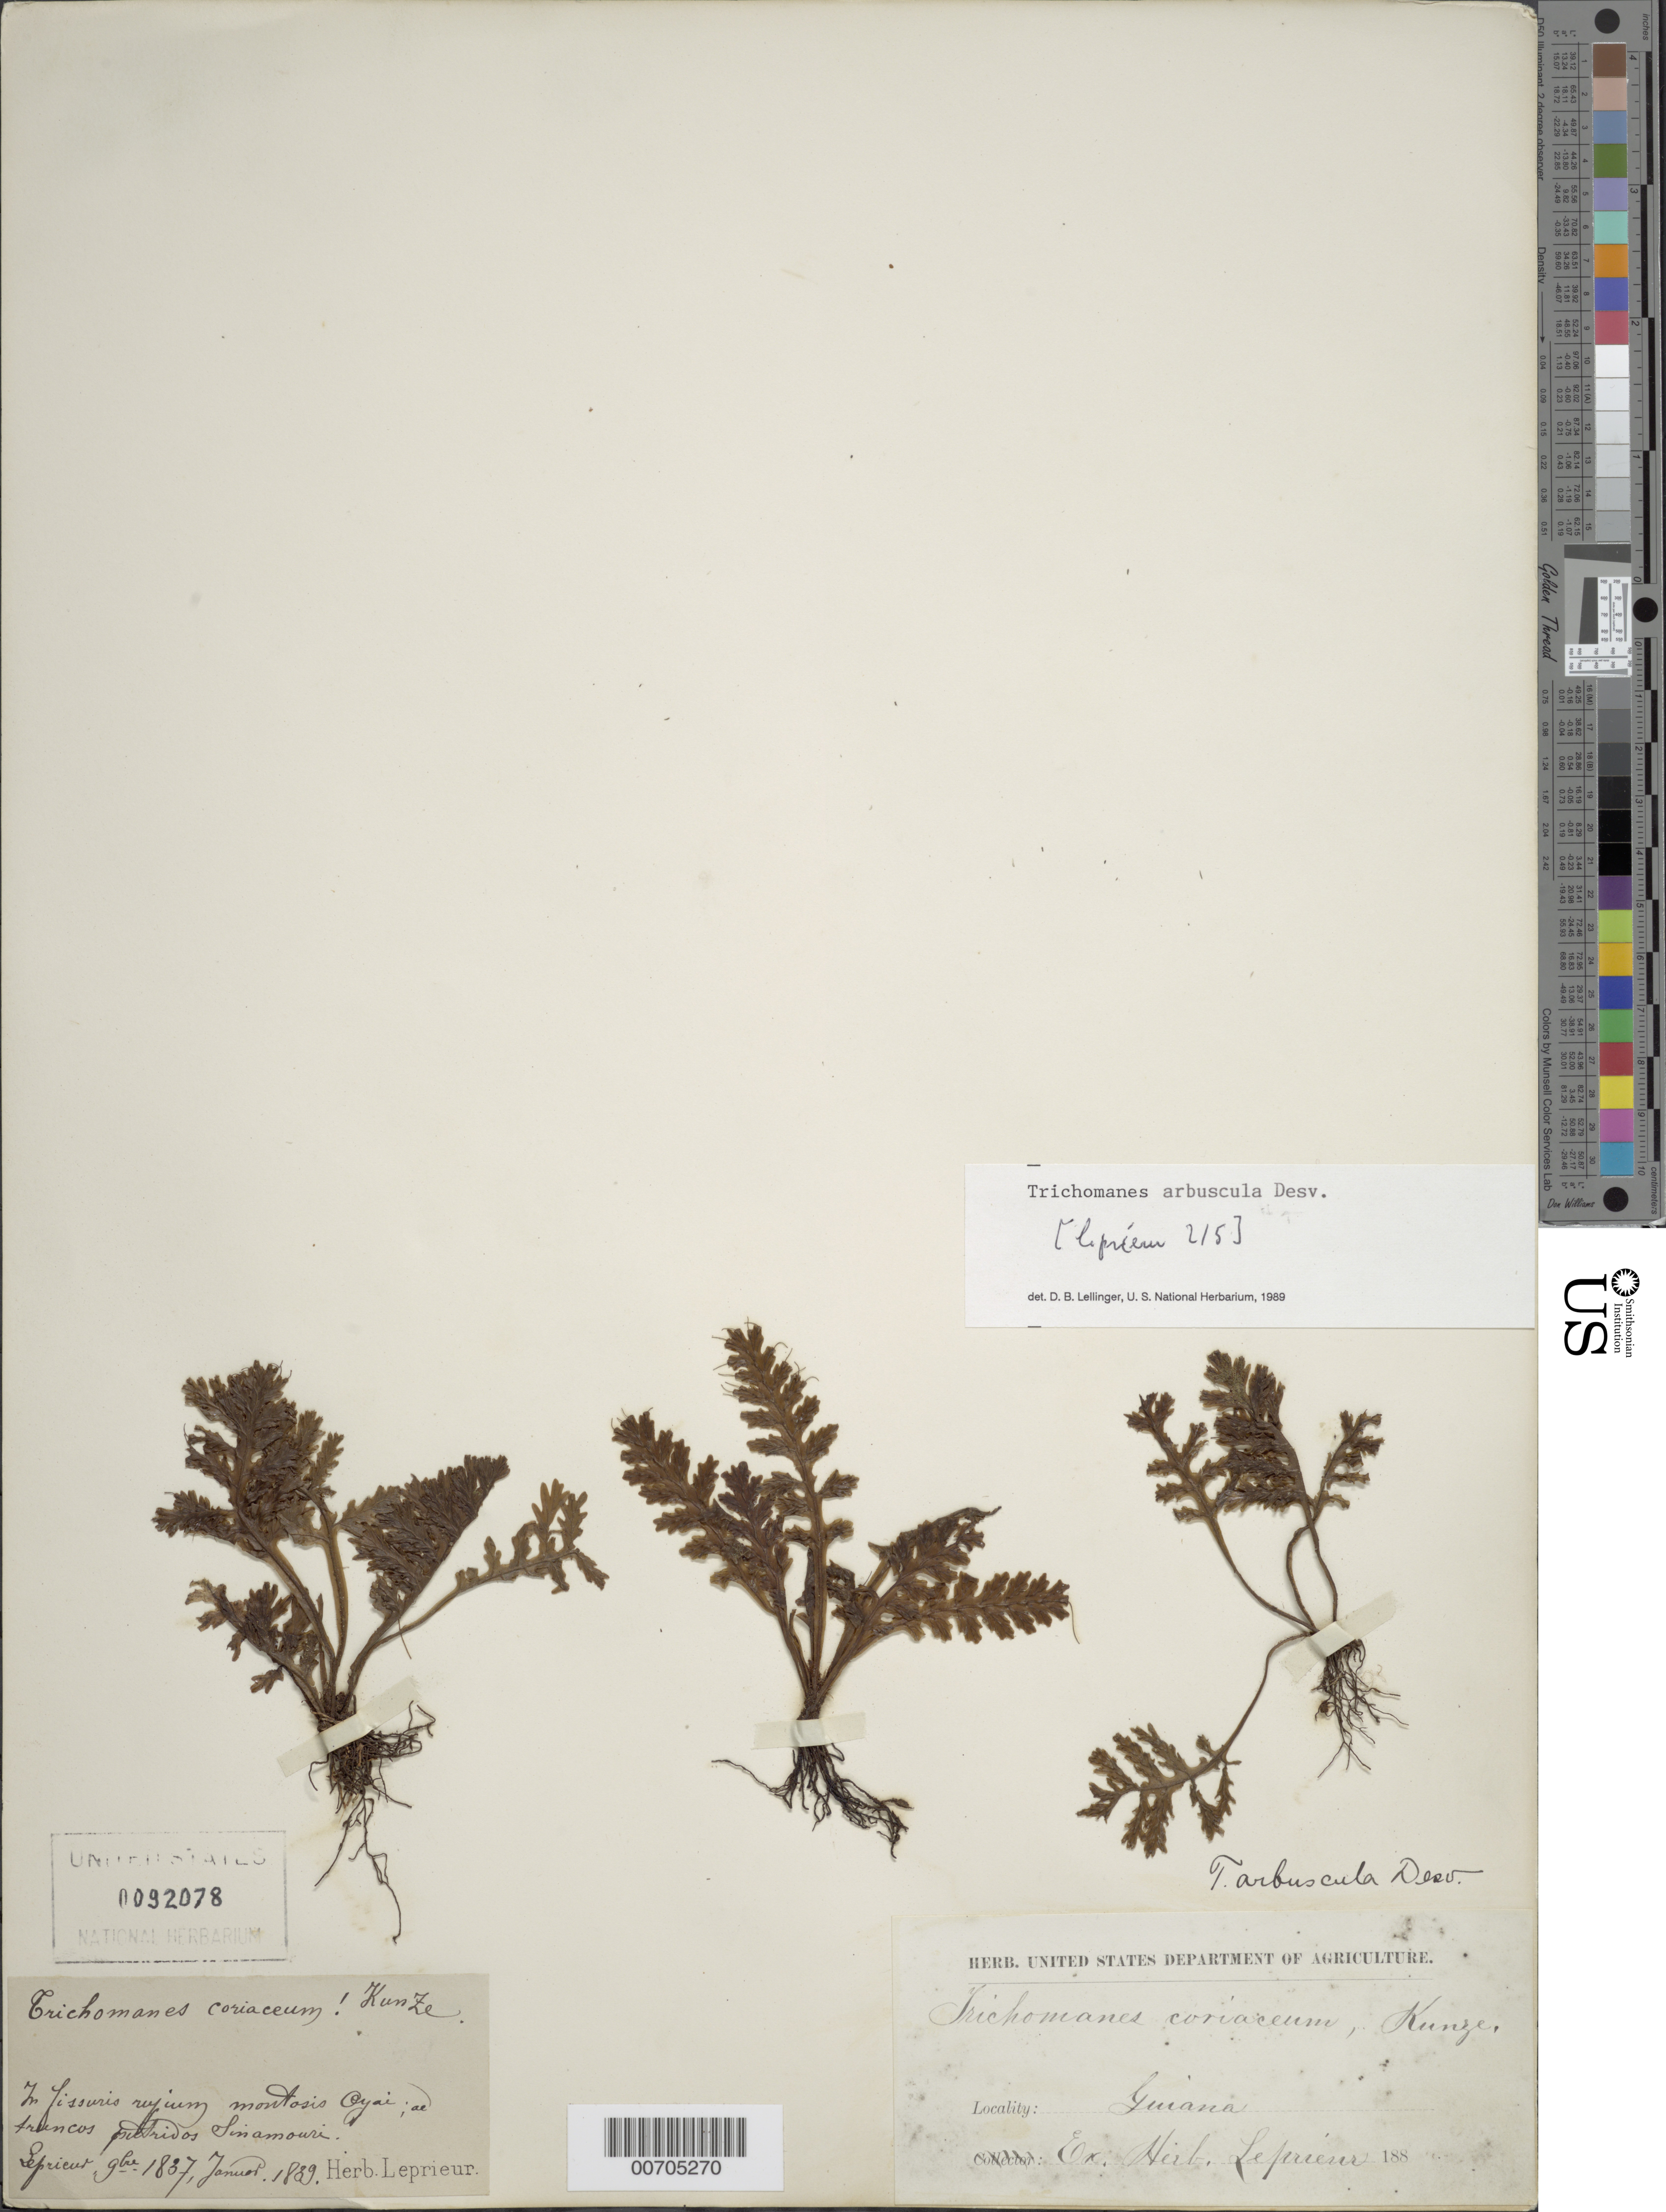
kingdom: Plantae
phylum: Tracheophyta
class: Polypodiopsida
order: Hymenophyllales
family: Hymenophyllaceae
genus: Trichomanes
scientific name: Trichomanes arbuscula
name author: Desv.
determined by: Lellinger, David B., (BOT), Smithsonian Institution - National Museum of Natural History (UNITED STATES)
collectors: F. M. R. Leprieur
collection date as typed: September 1837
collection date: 1837-09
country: French Guiana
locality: Oyai, Sinamouri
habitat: Fissuris rupiuny montosis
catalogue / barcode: US 92078